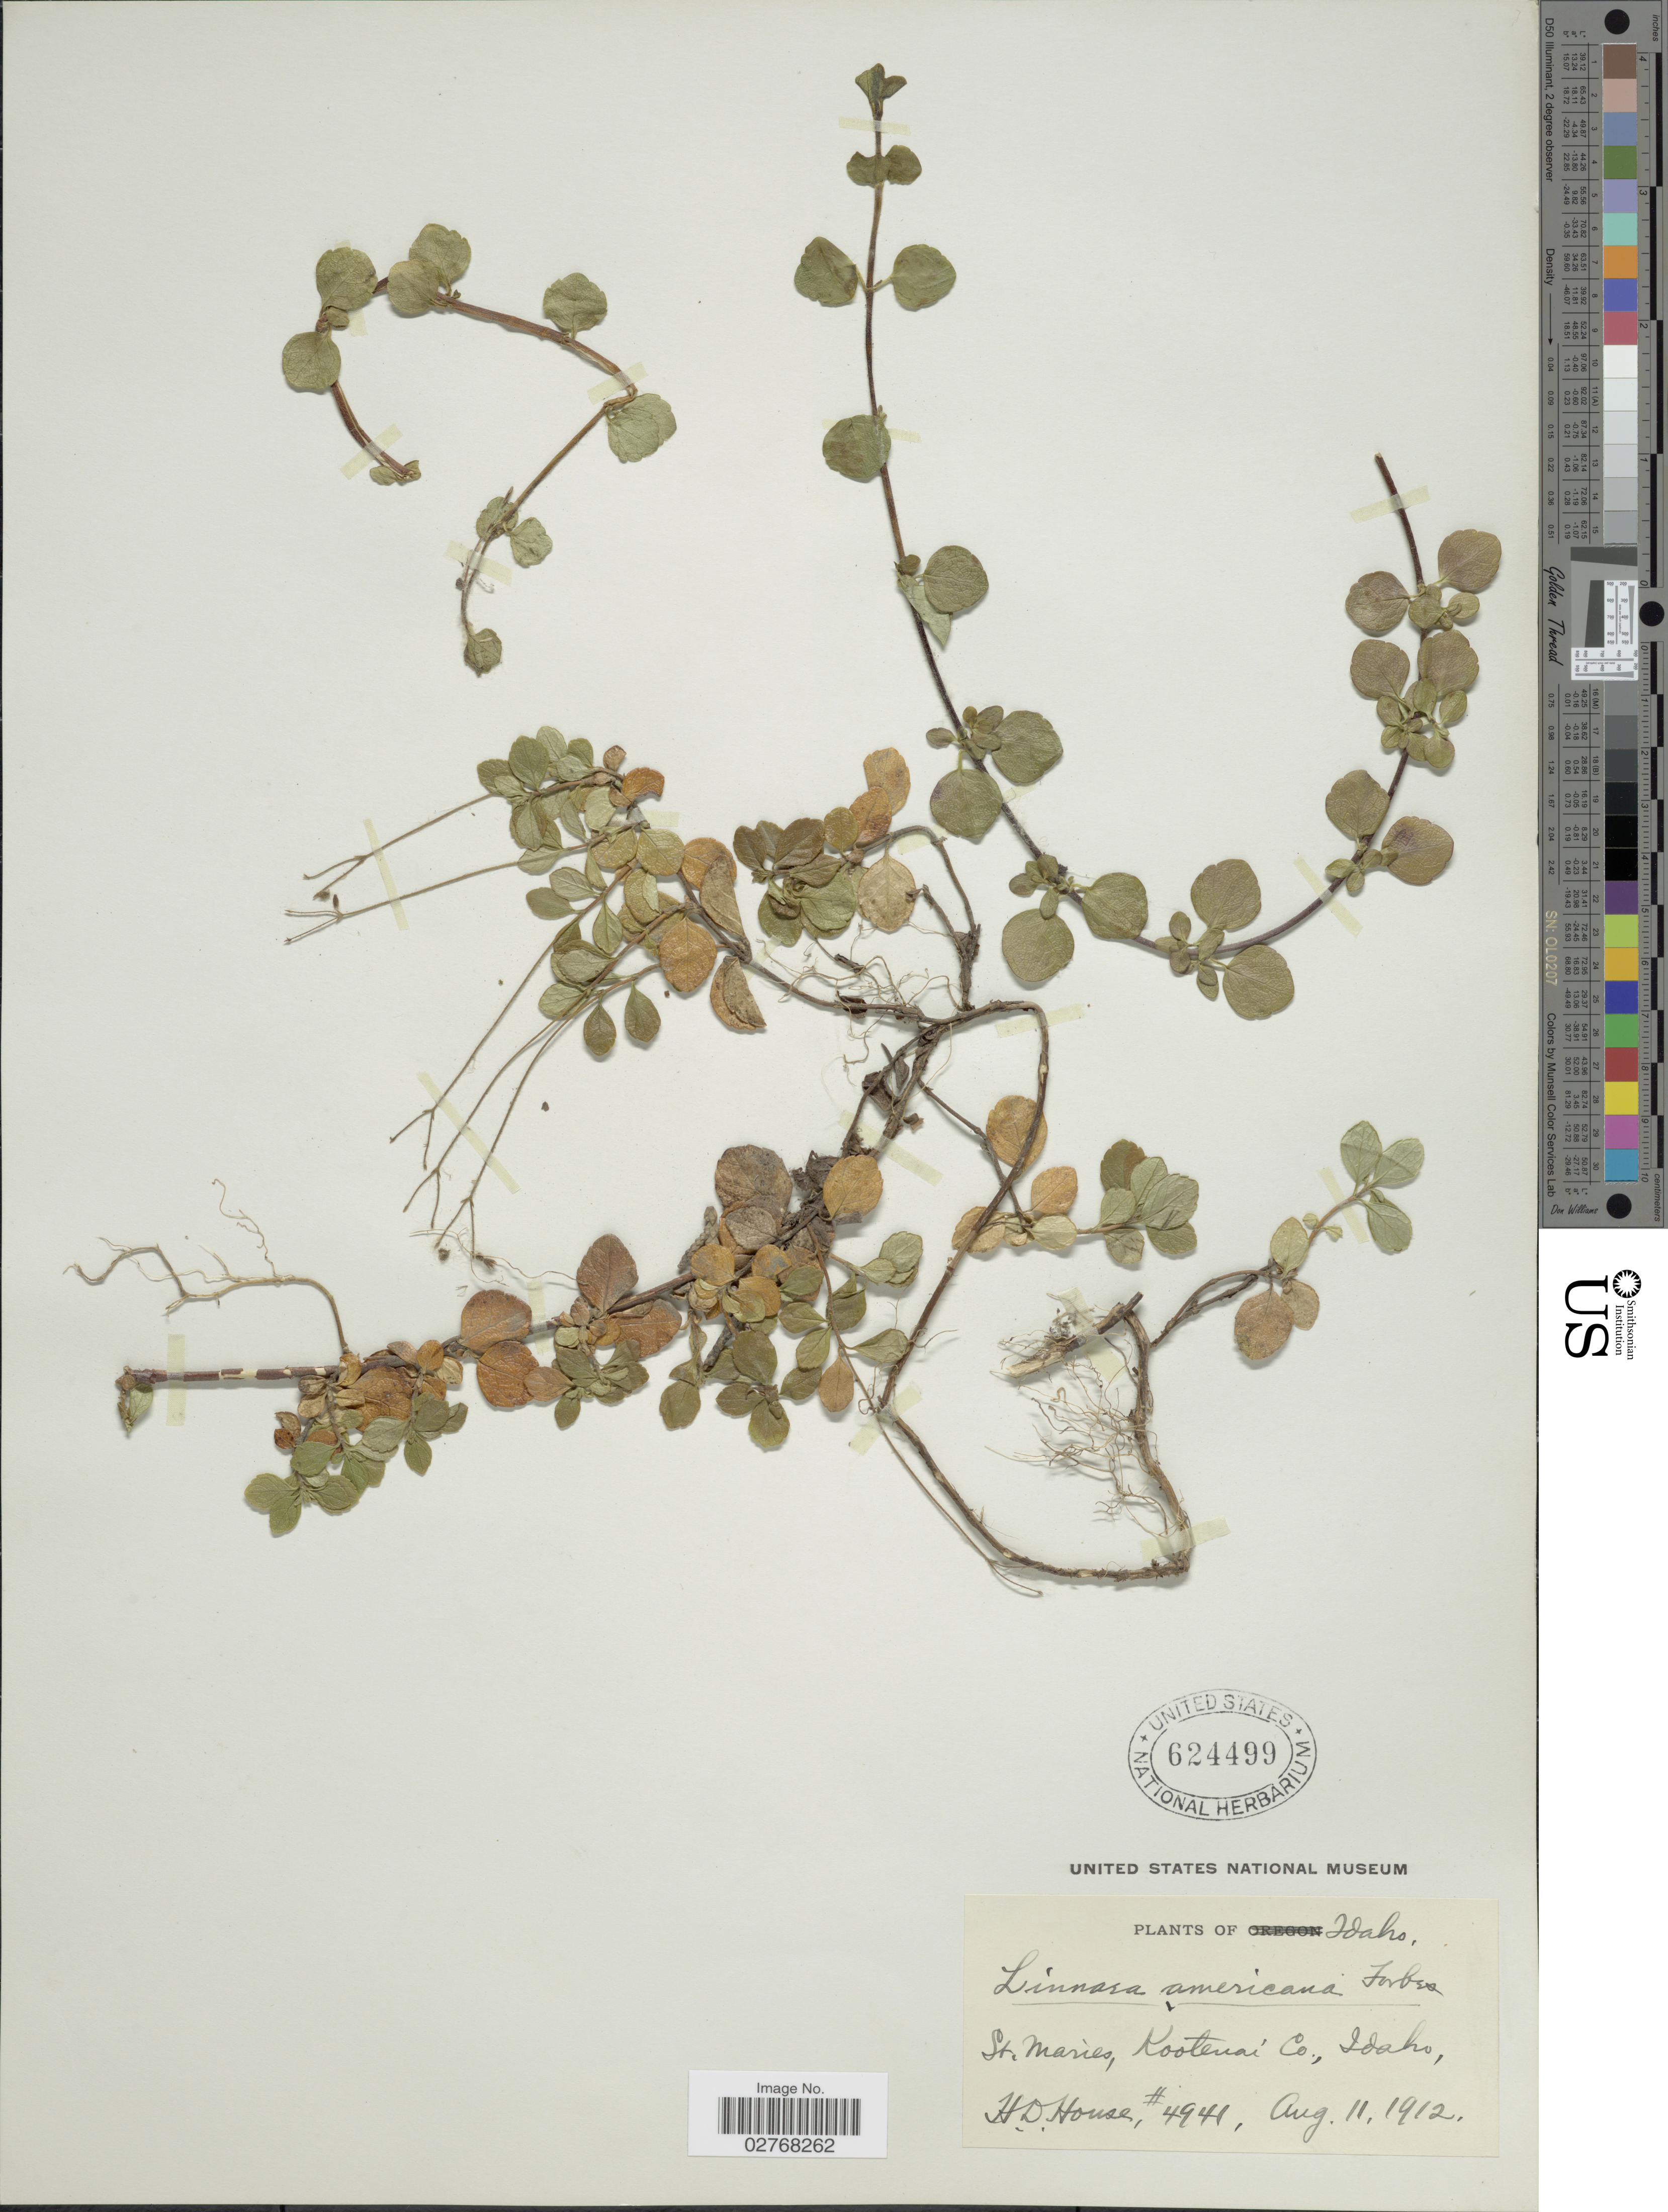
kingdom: Plantae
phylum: Tracheophyta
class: Magnoliopsida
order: Dipsacales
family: Caprifoliaceae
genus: Linnaea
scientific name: Linnaea borealis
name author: L.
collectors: H. D. House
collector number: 4941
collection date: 1912-08-11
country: United States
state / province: Idaho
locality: St. Maries, Kootenai Co.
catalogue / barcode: US 624499